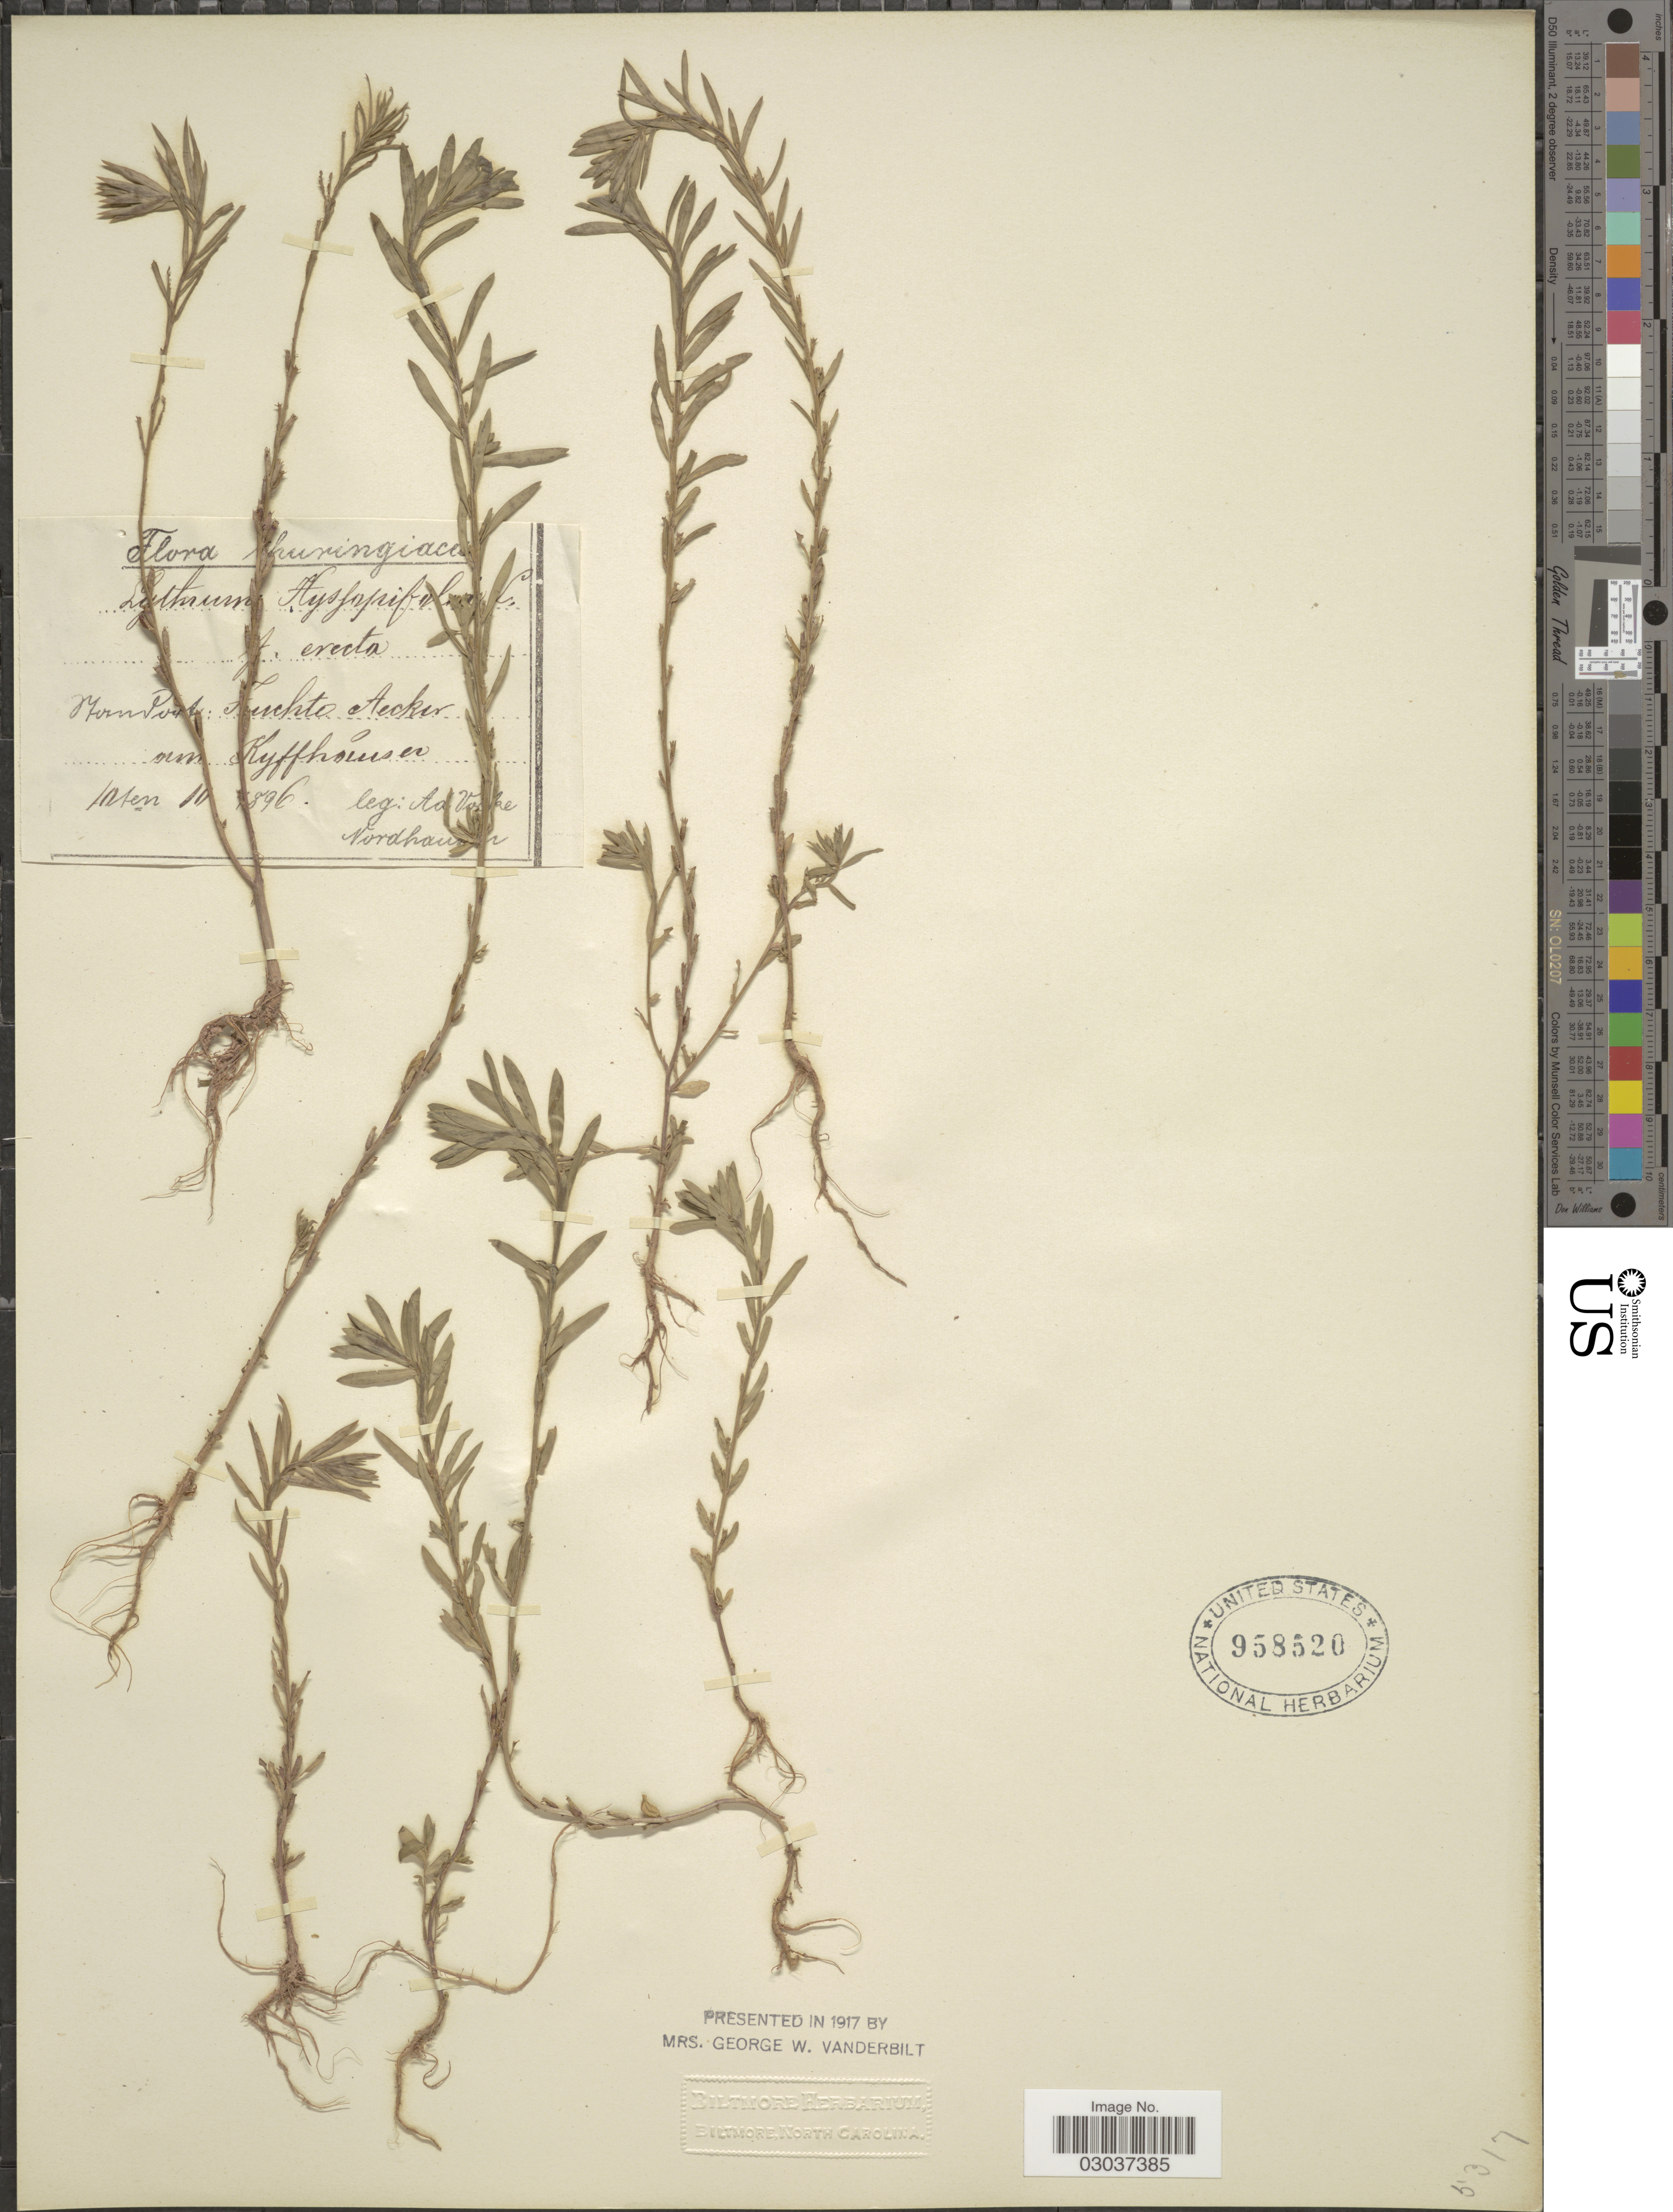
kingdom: Plantae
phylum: Tracheophyta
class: Magnoliopsida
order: Myrtales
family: Lythraceae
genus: Lythrum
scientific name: Lythrum hyssopifolia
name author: L.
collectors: A. Vocke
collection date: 1896-10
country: Germany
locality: [illegible text]huringiac[illegible text]. MormPo[illegible text]: Fuchte Acker om Kyffhauser.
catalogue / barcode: US 958520